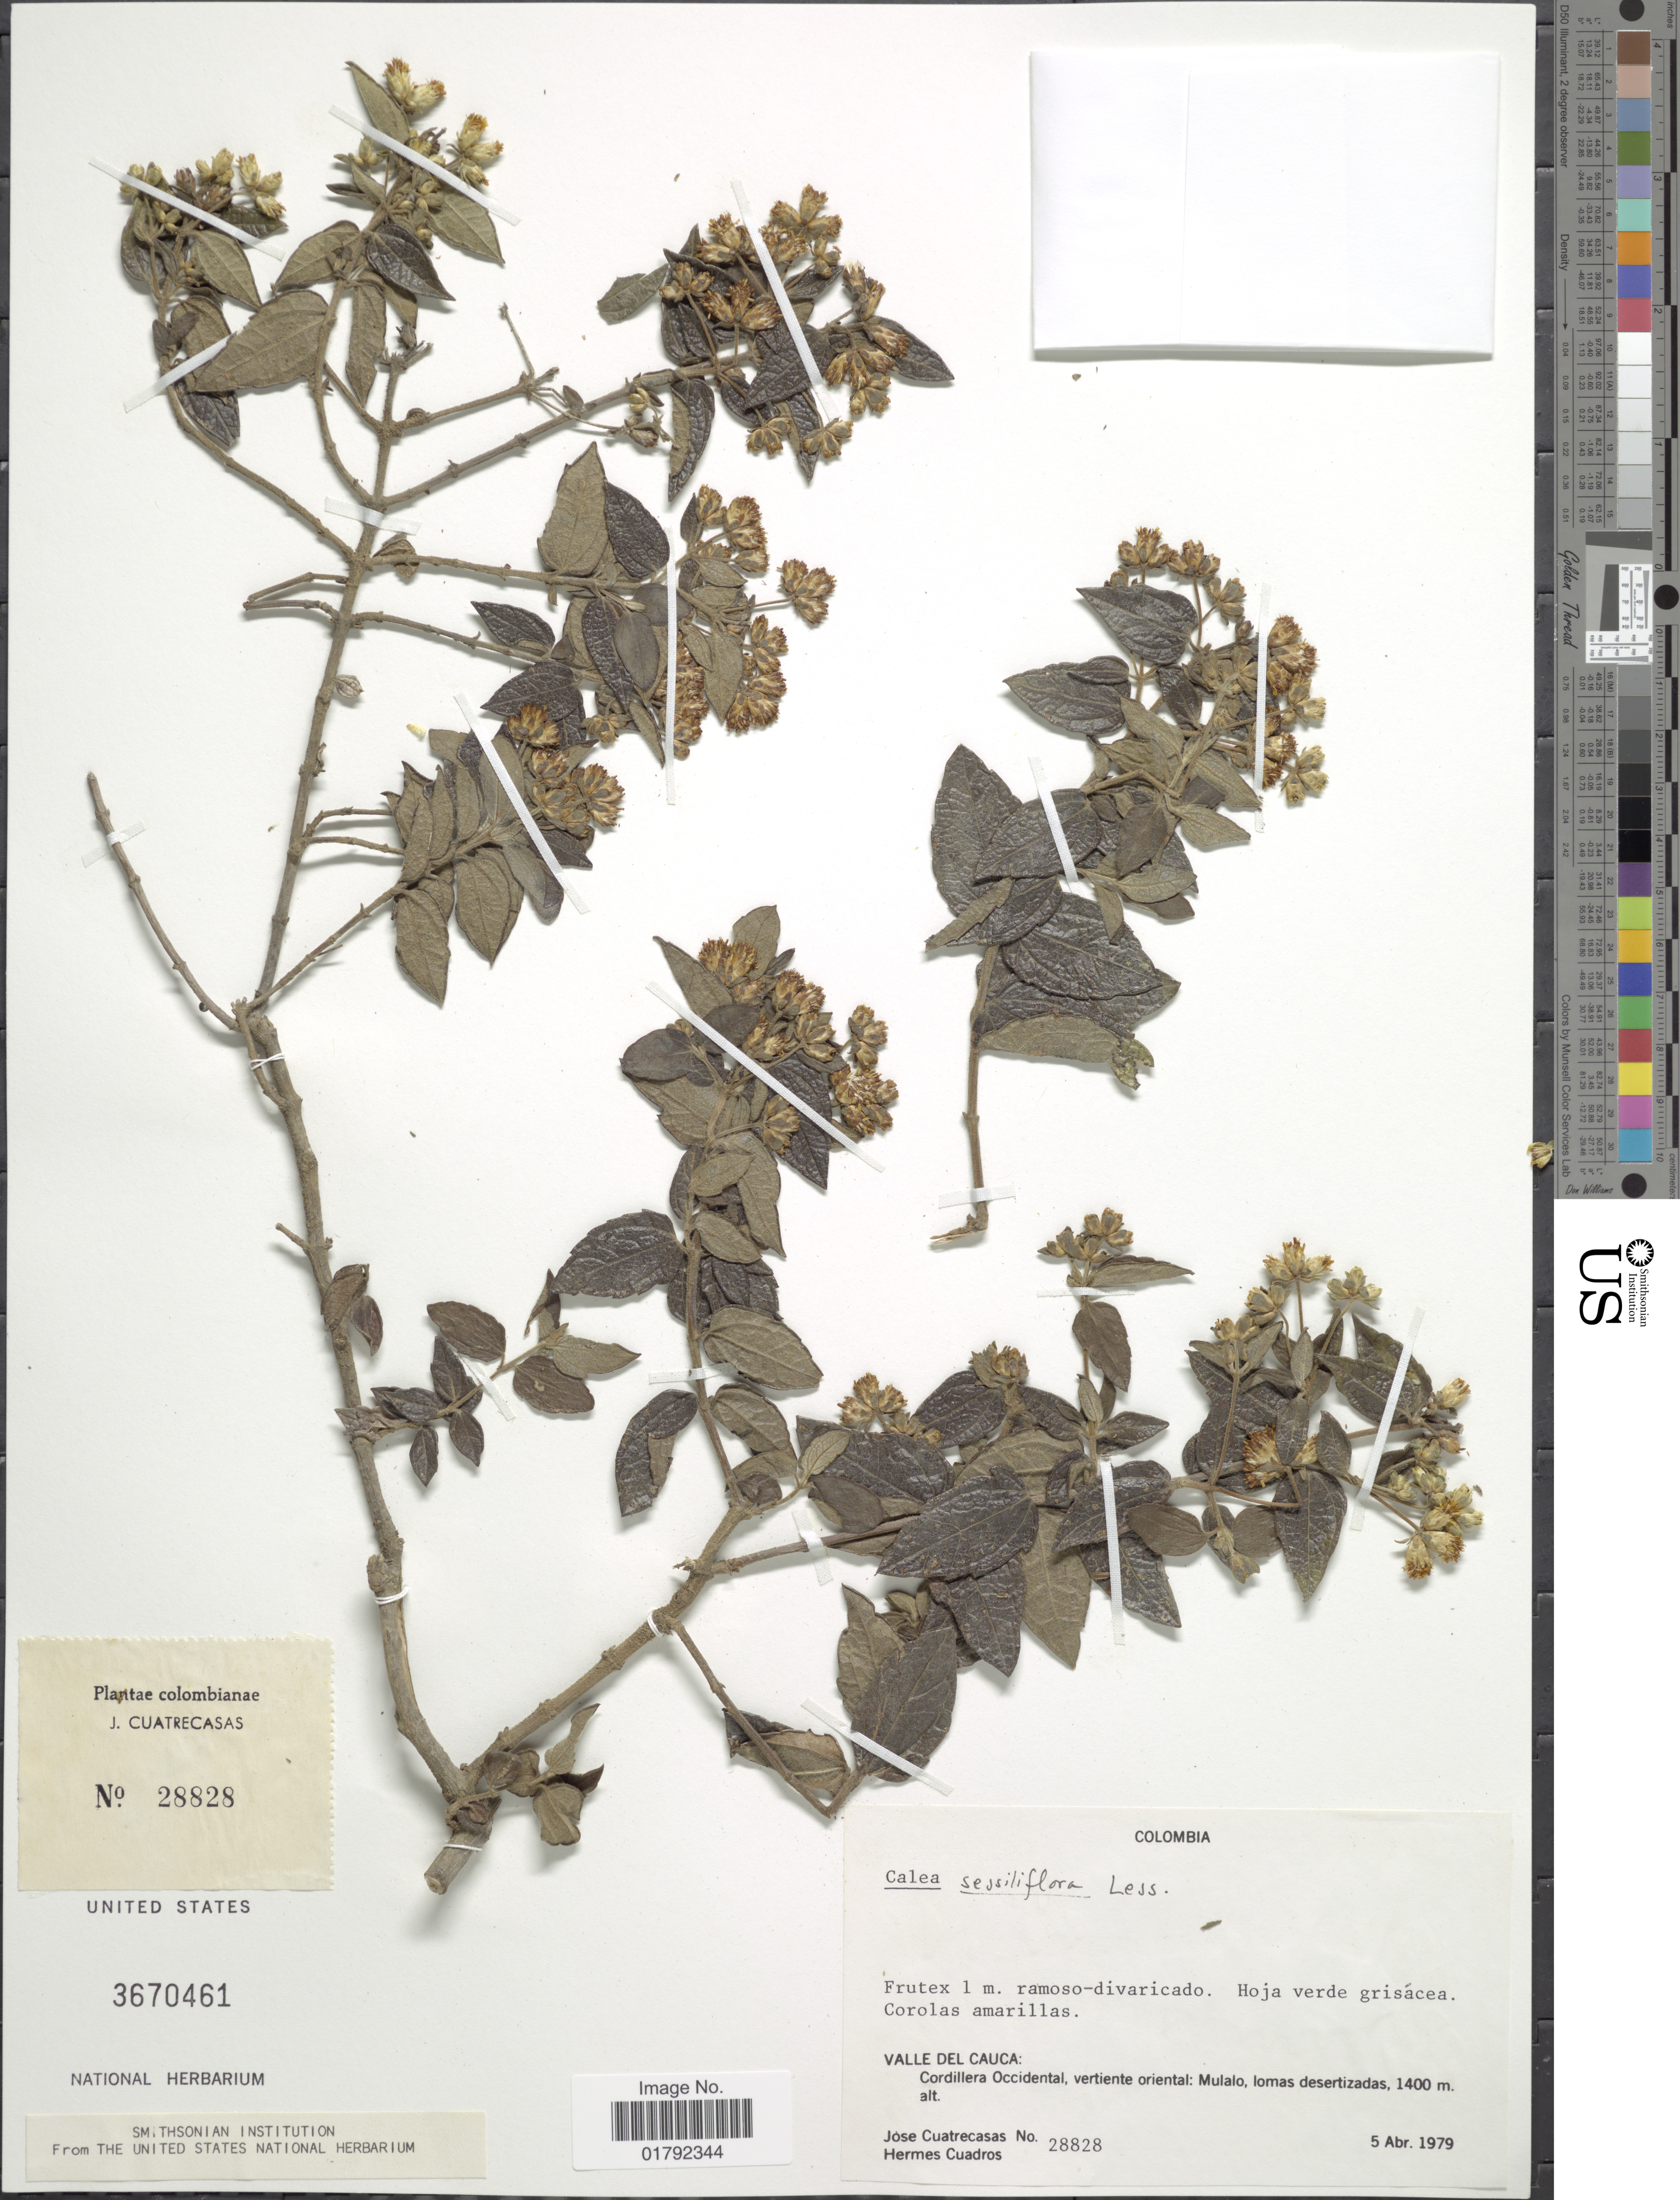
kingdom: Plantae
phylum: Tracheophyta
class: Magnoliopsida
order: Asterales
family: Asteraceae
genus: Calea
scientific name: Calea sessiliflora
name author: Less.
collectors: J. Cuatrecasas & H. Cuadros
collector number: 28828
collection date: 1979-04-05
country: Colombia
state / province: Valle del Cauca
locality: Cordillera Occidental, vertiente oriental: Mulalo, lomas desertizadas.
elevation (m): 1400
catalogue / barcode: US 3670461